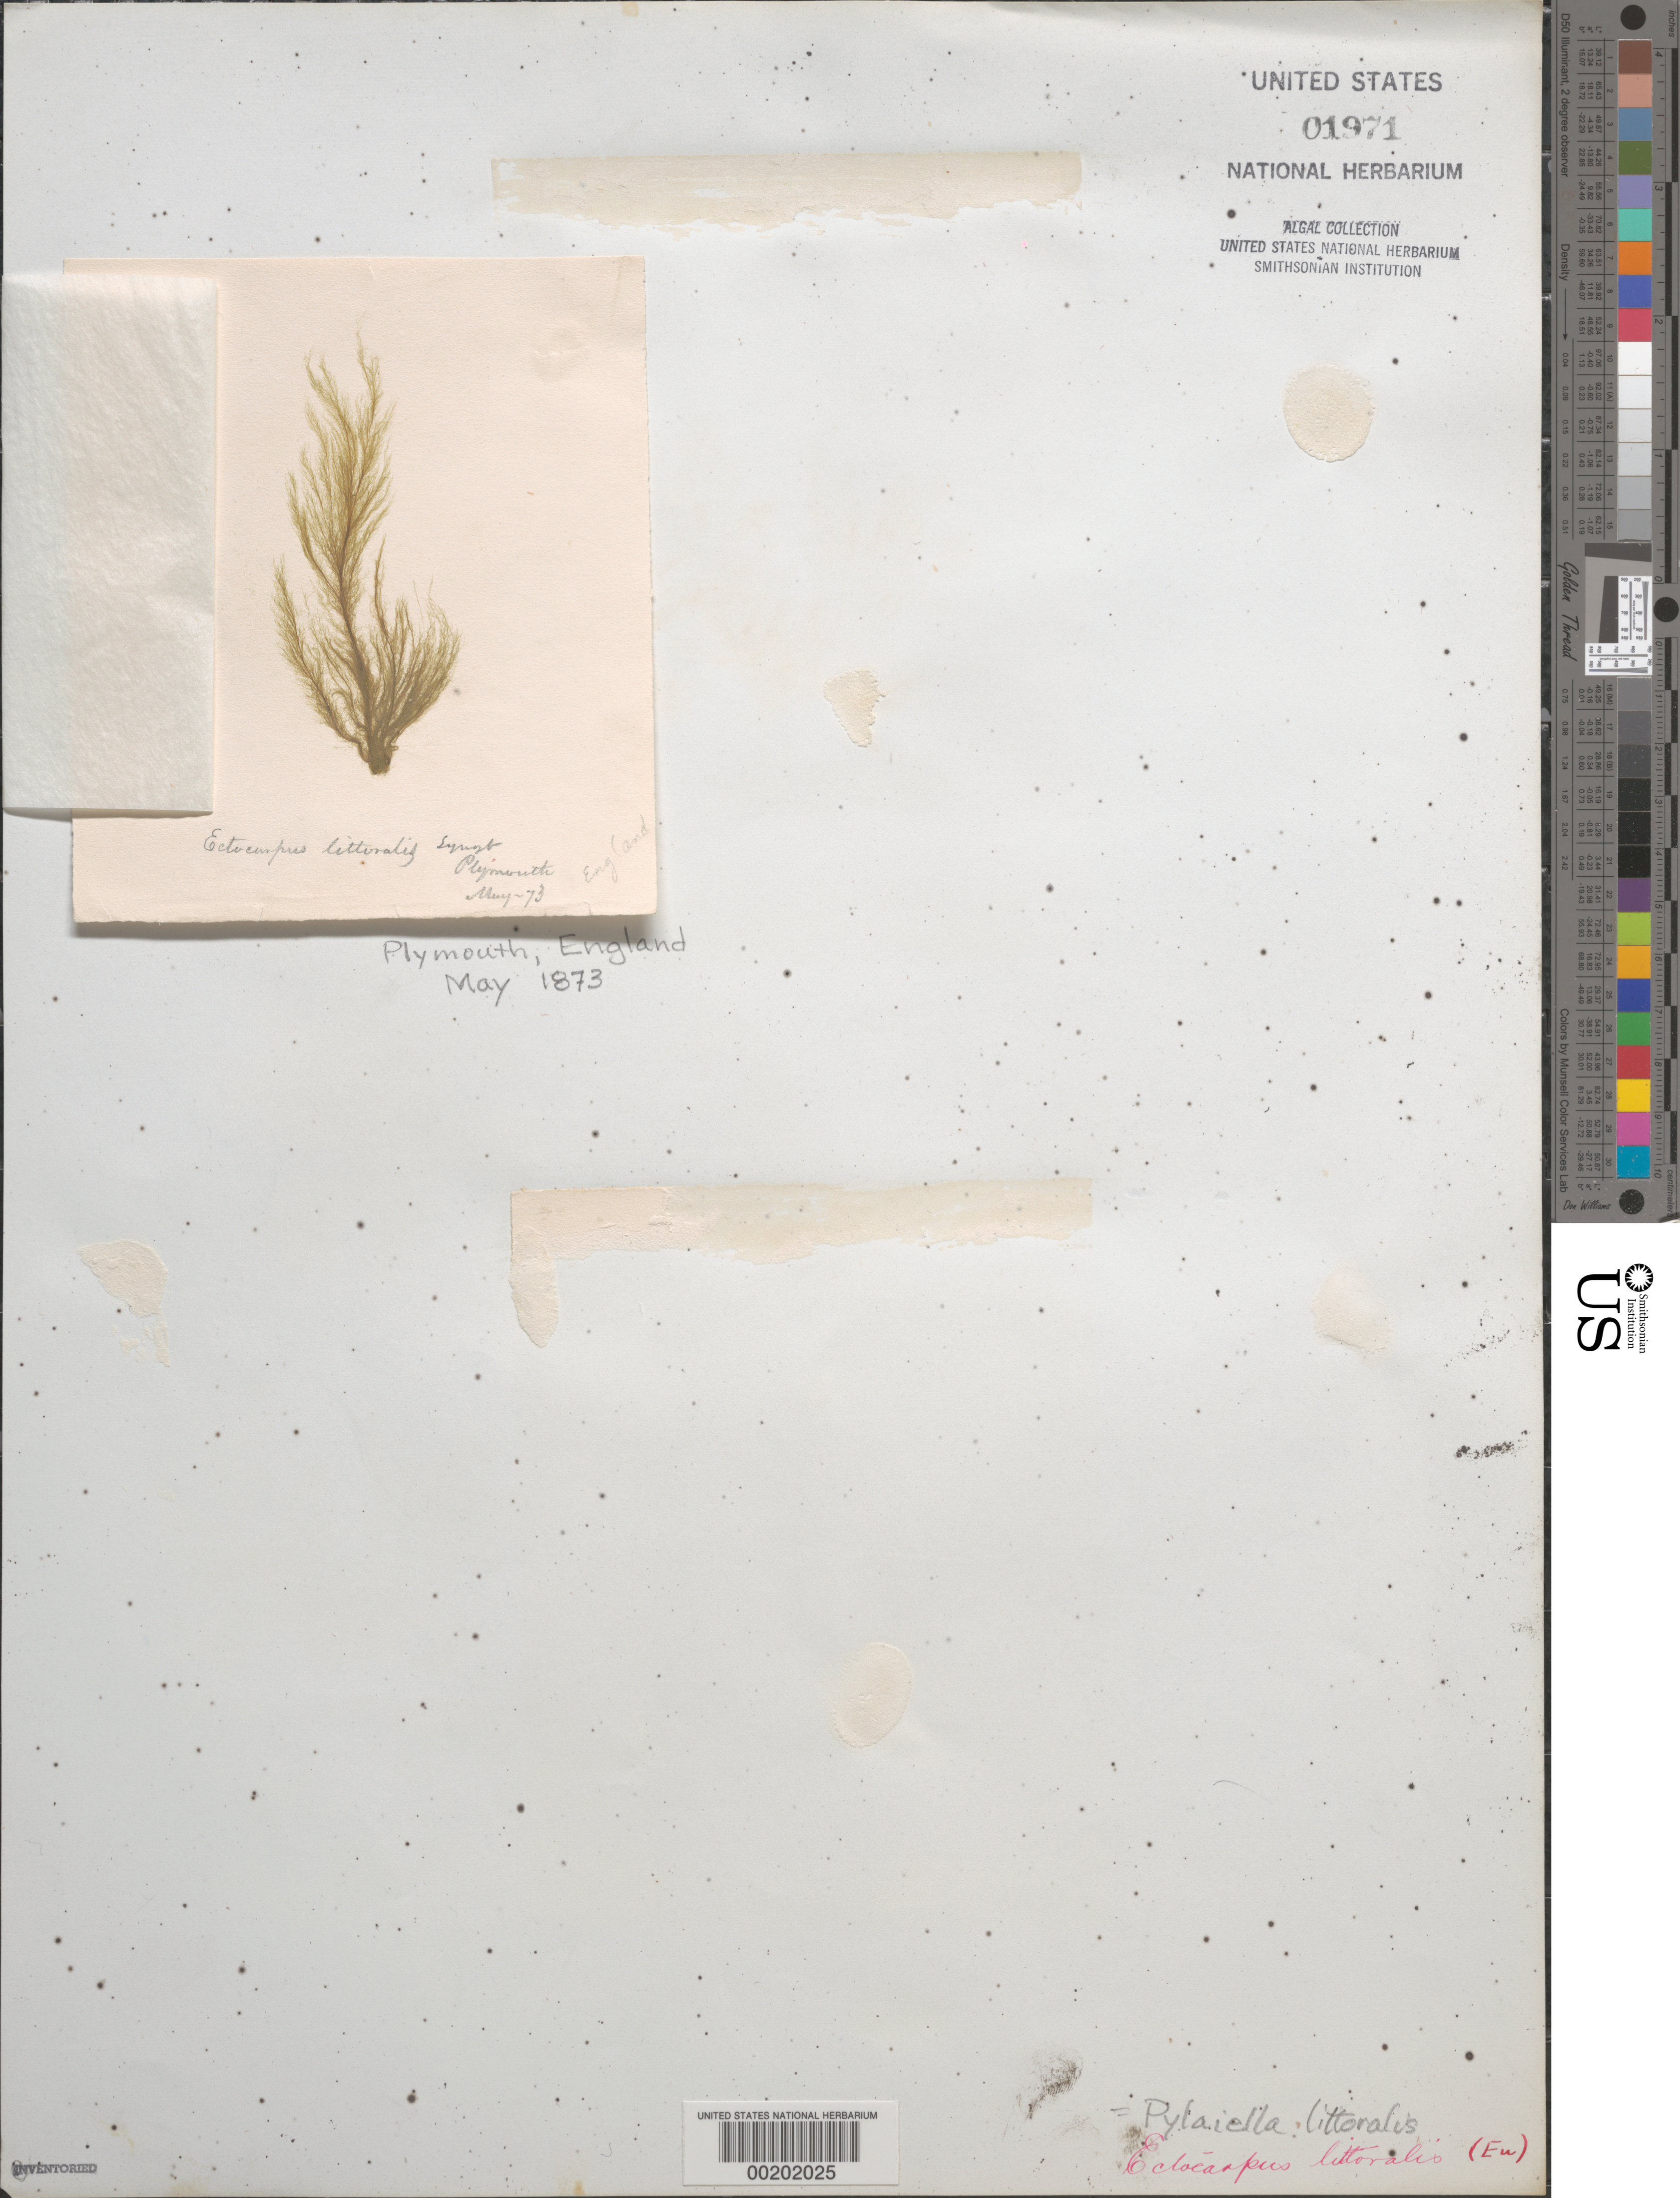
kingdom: Chromista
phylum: Ochrophyta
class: Phaeophyceae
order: Ectocarpales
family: Acinetosporaceae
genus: Pylaiella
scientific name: Pylaiella litoralis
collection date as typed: May 1873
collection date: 1873-05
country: United Kingdom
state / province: England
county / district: Devon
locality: Plymouth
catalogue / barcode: US 1971